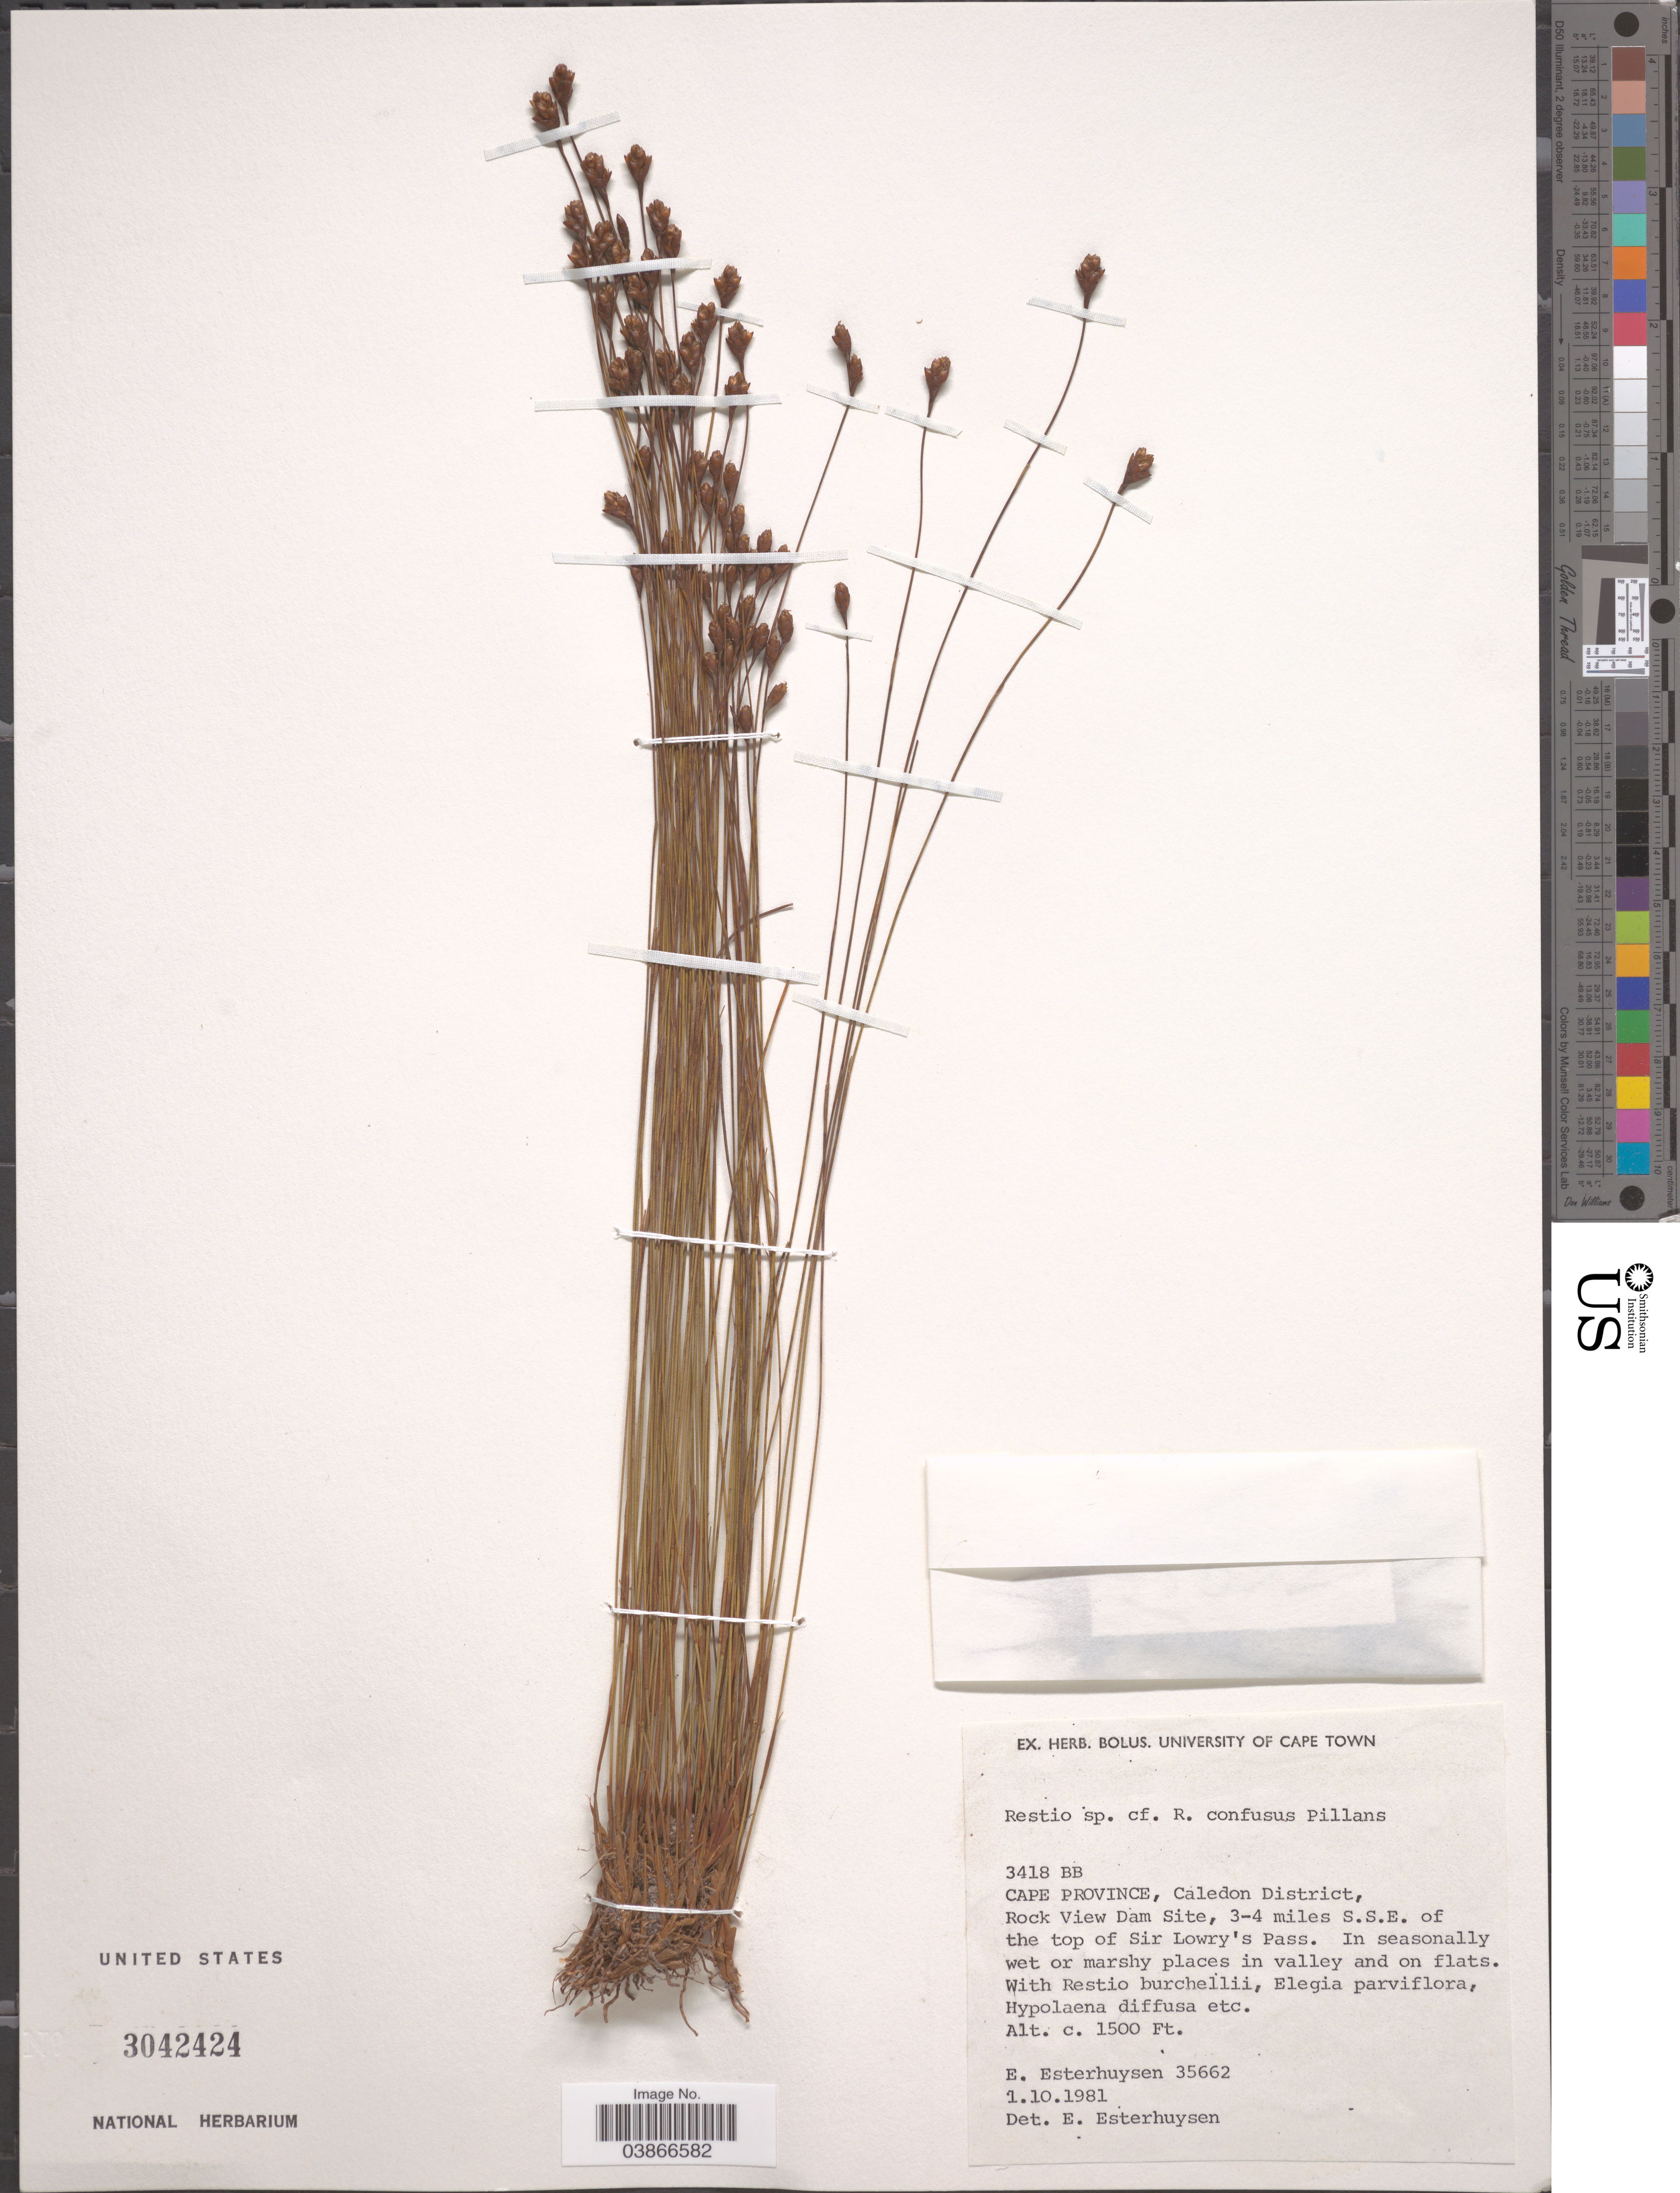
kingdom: Plantae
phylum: Tracheophyta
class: Liliopsida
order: Poales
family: Restionaceae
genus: Restio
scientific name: Restio confusus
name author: Pillans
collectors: E. E. Esterhuysen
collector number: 35662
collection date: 1981-10-01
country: South Africa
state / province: Western Cape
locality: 3418 BB Caledon District, Rock View Dam Site, 3-4 mile S.S.E. of the top of Sir Lowry's pass.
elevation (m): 457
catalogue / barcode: US 3042424